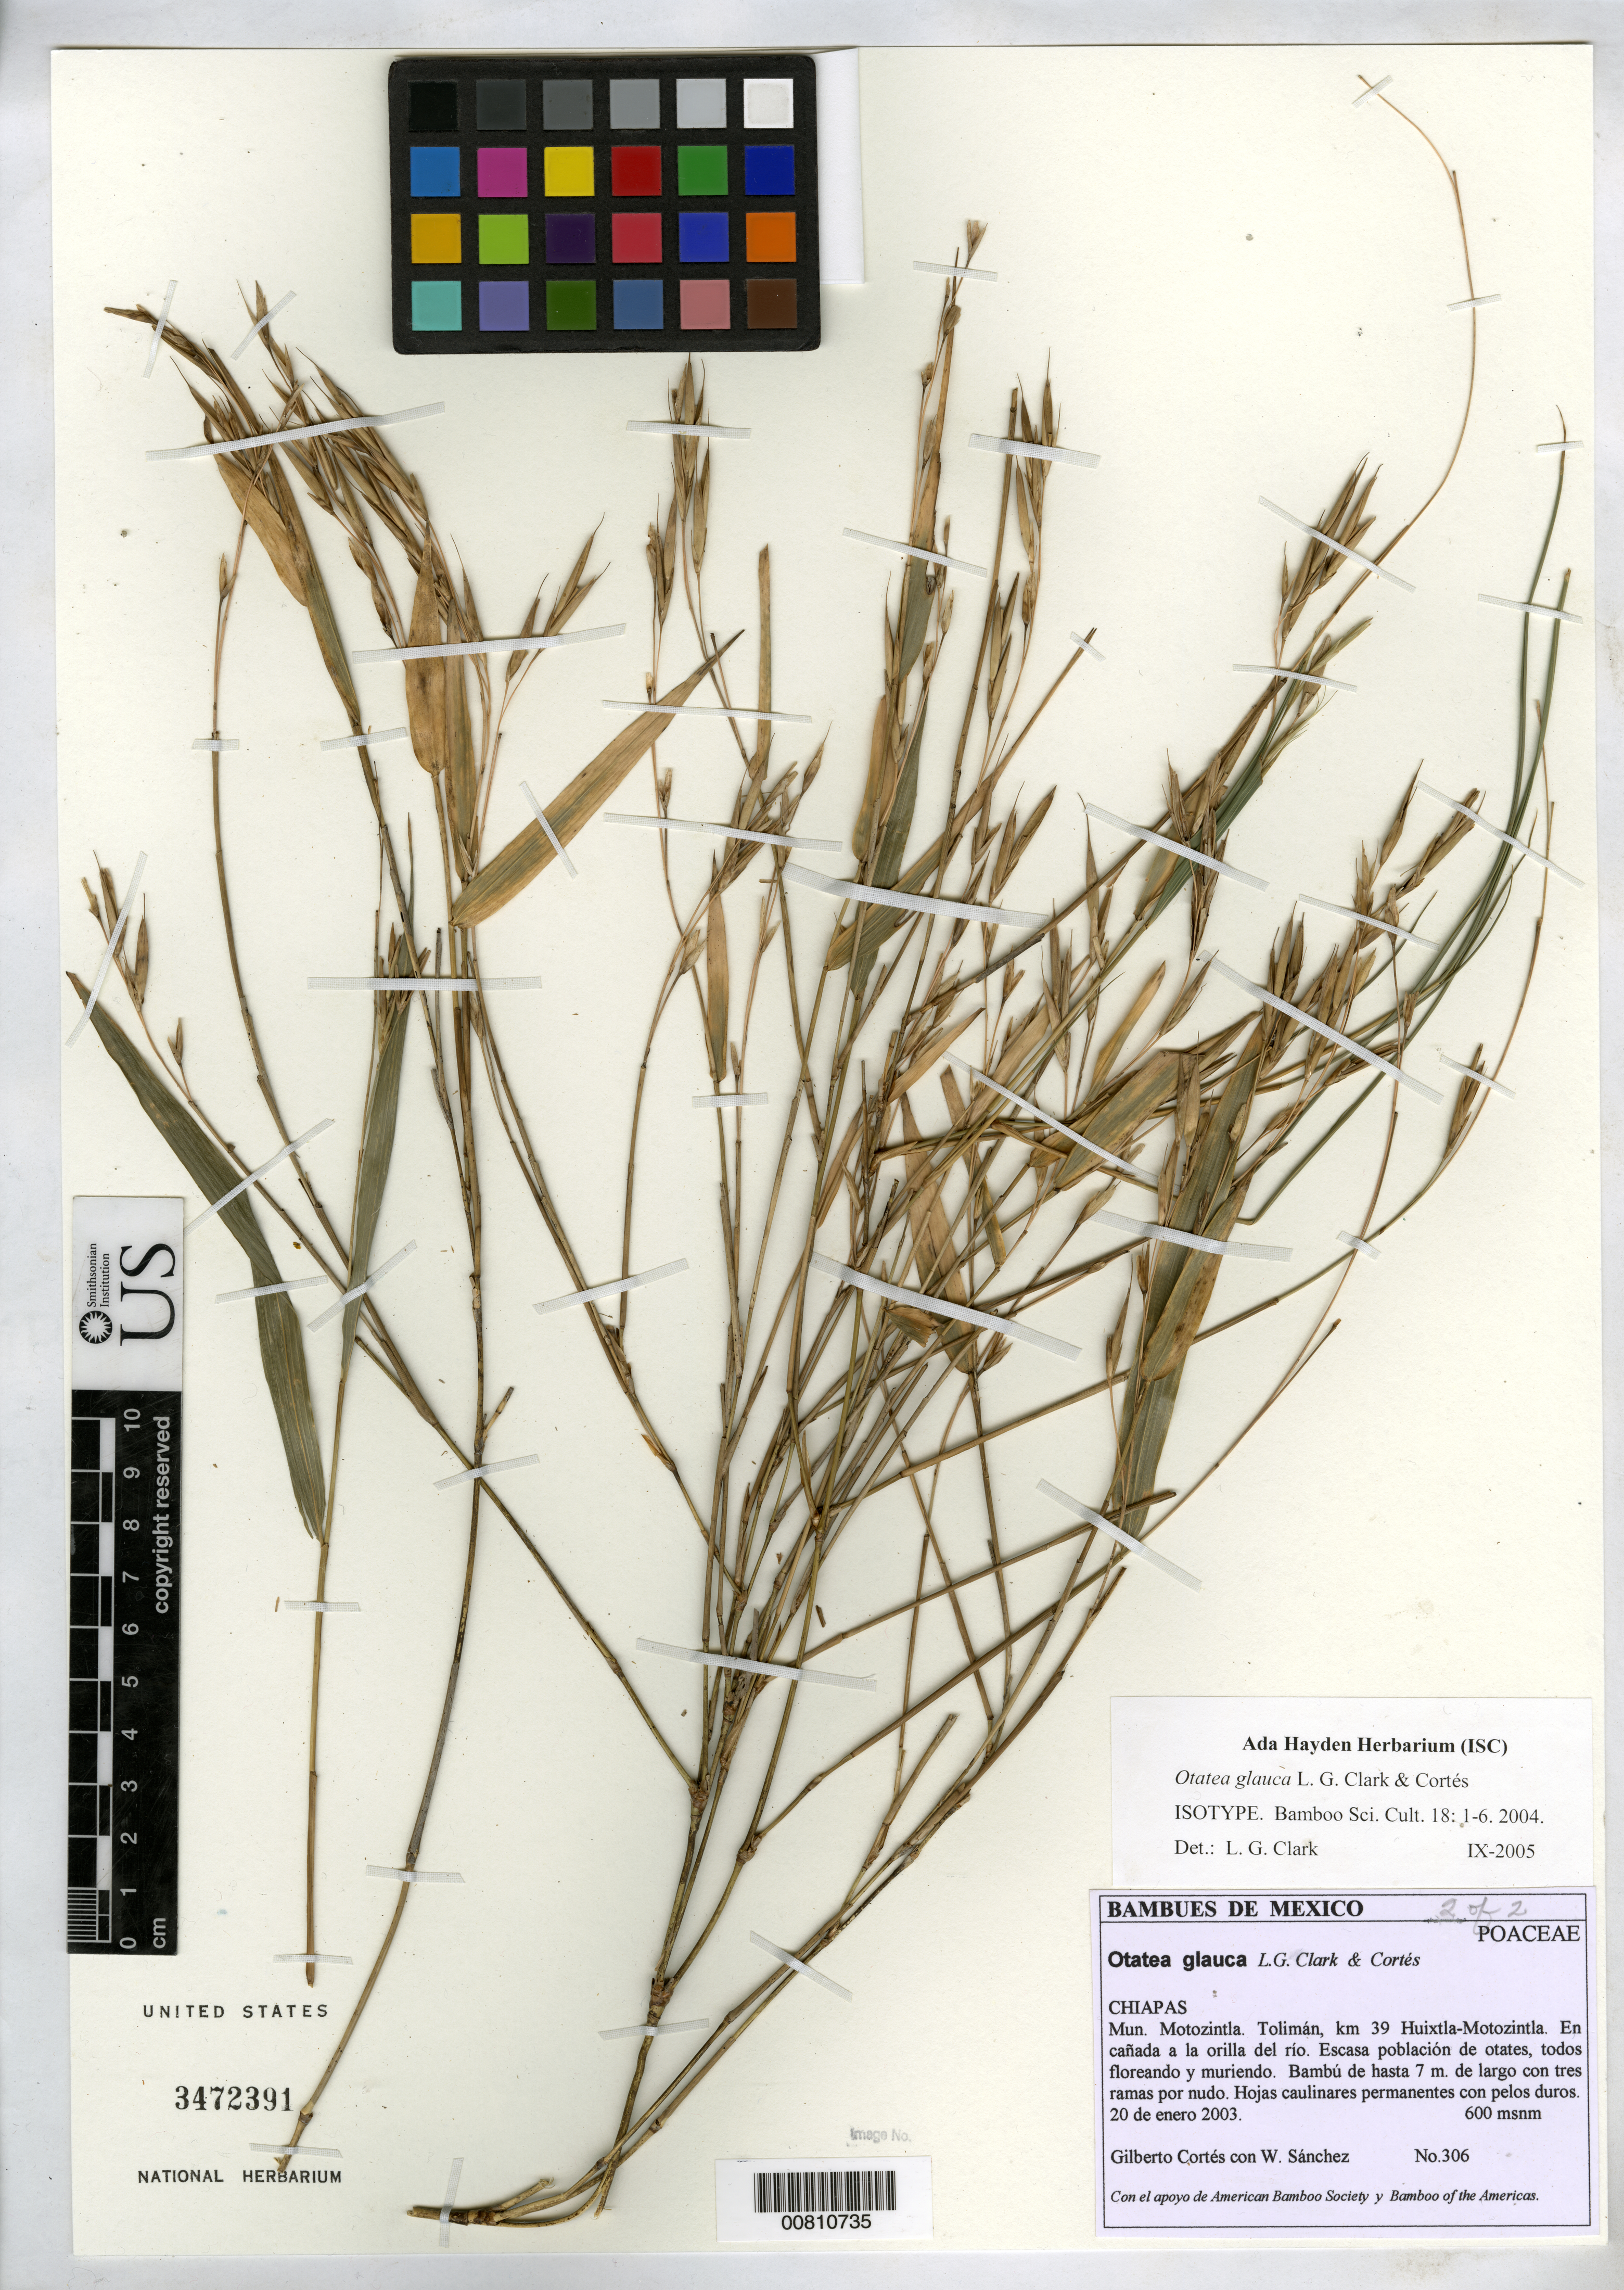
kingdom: Plantae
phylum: Tracheophyta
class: Liliopsida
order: Poales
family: Poaceae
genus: Otatea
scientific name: Otatea glauca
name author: L.G. Clark & G. Cortés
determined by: Clark, Lynn G., (ISC), Iowa State University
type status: Isotype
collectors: G. Cortés R. & W. Sánchez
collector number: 306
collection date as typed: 20 Jan 2003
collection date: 2003-01-20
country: Mexico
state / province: Chiapas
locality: Mun. Motozintla, Tolimán, km 39 Huxtla-Motozintla.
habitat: En cañada a la orilla del río.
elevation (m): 600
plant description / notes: Holotype at MEXU.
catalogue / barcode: US 3472391